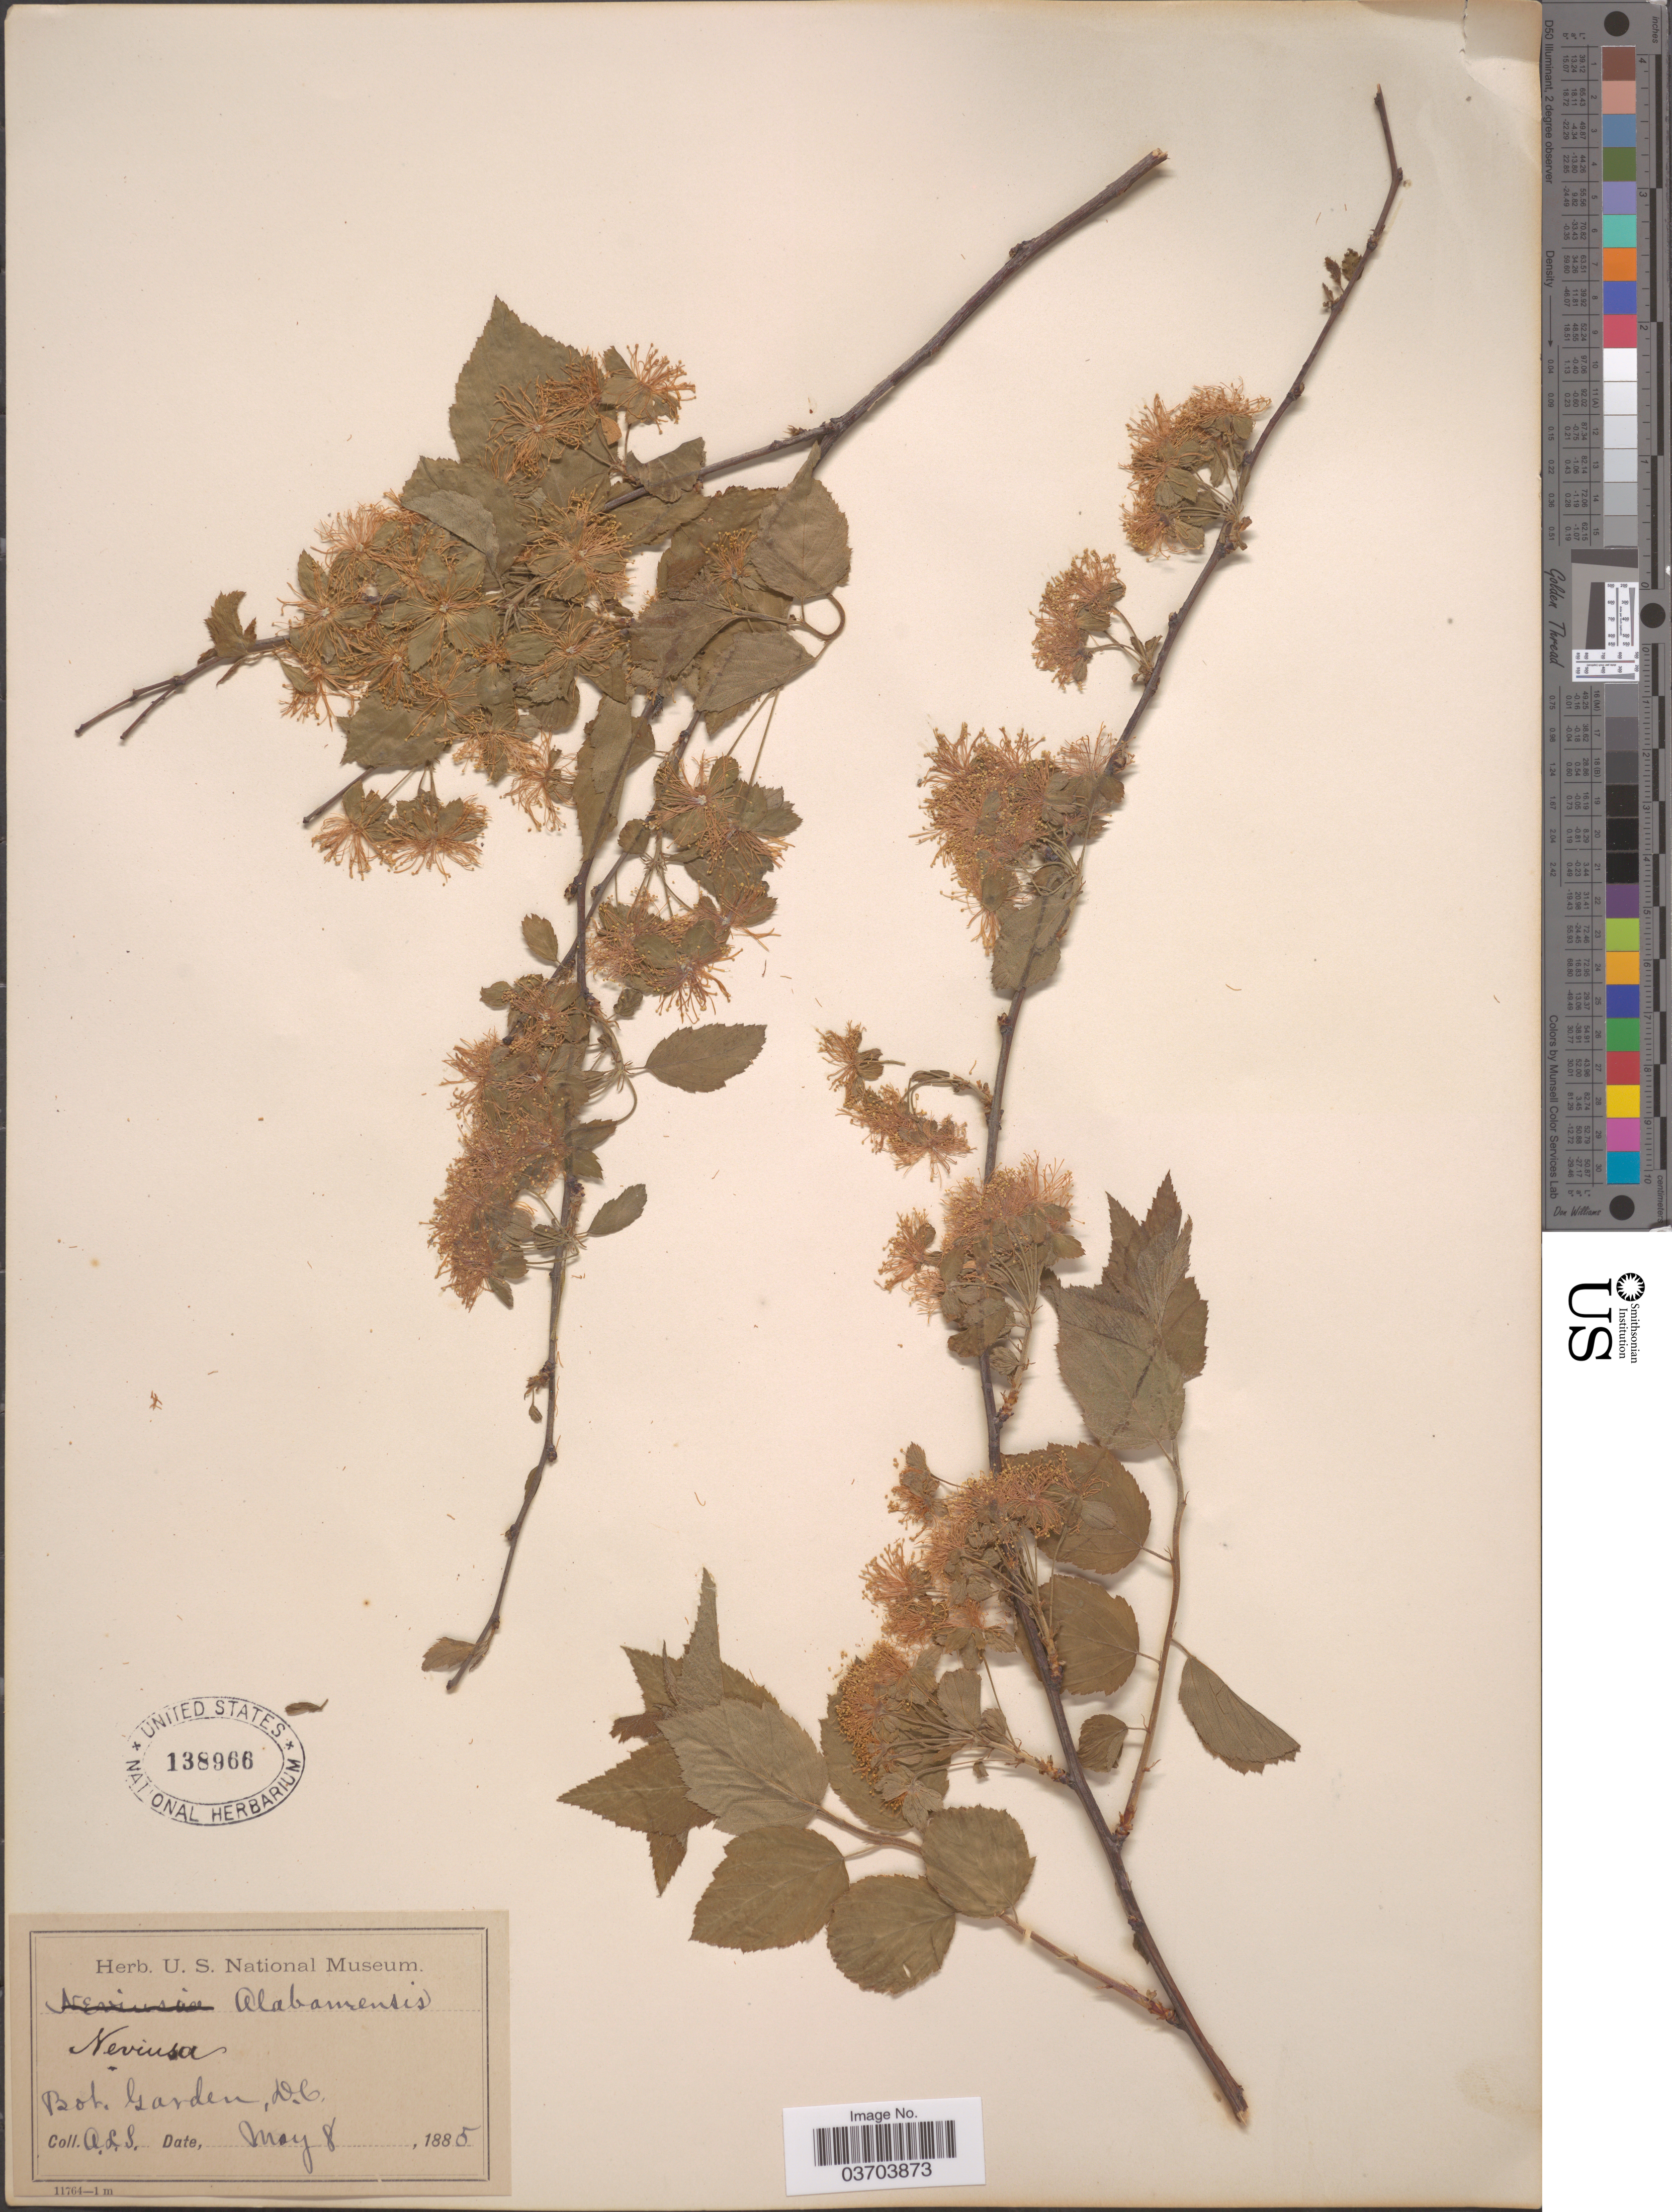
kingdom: Plantae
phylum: Tracheophyta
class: Magnoliopsida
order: Rosales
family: Rosaceae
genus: Neviusia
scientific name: Neviusia alabamensis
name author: A. Gray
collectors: A. L. S.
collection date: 1885-05-08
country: United States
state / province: District of Columbia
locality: Bot. Garden.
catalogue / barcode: US 138966